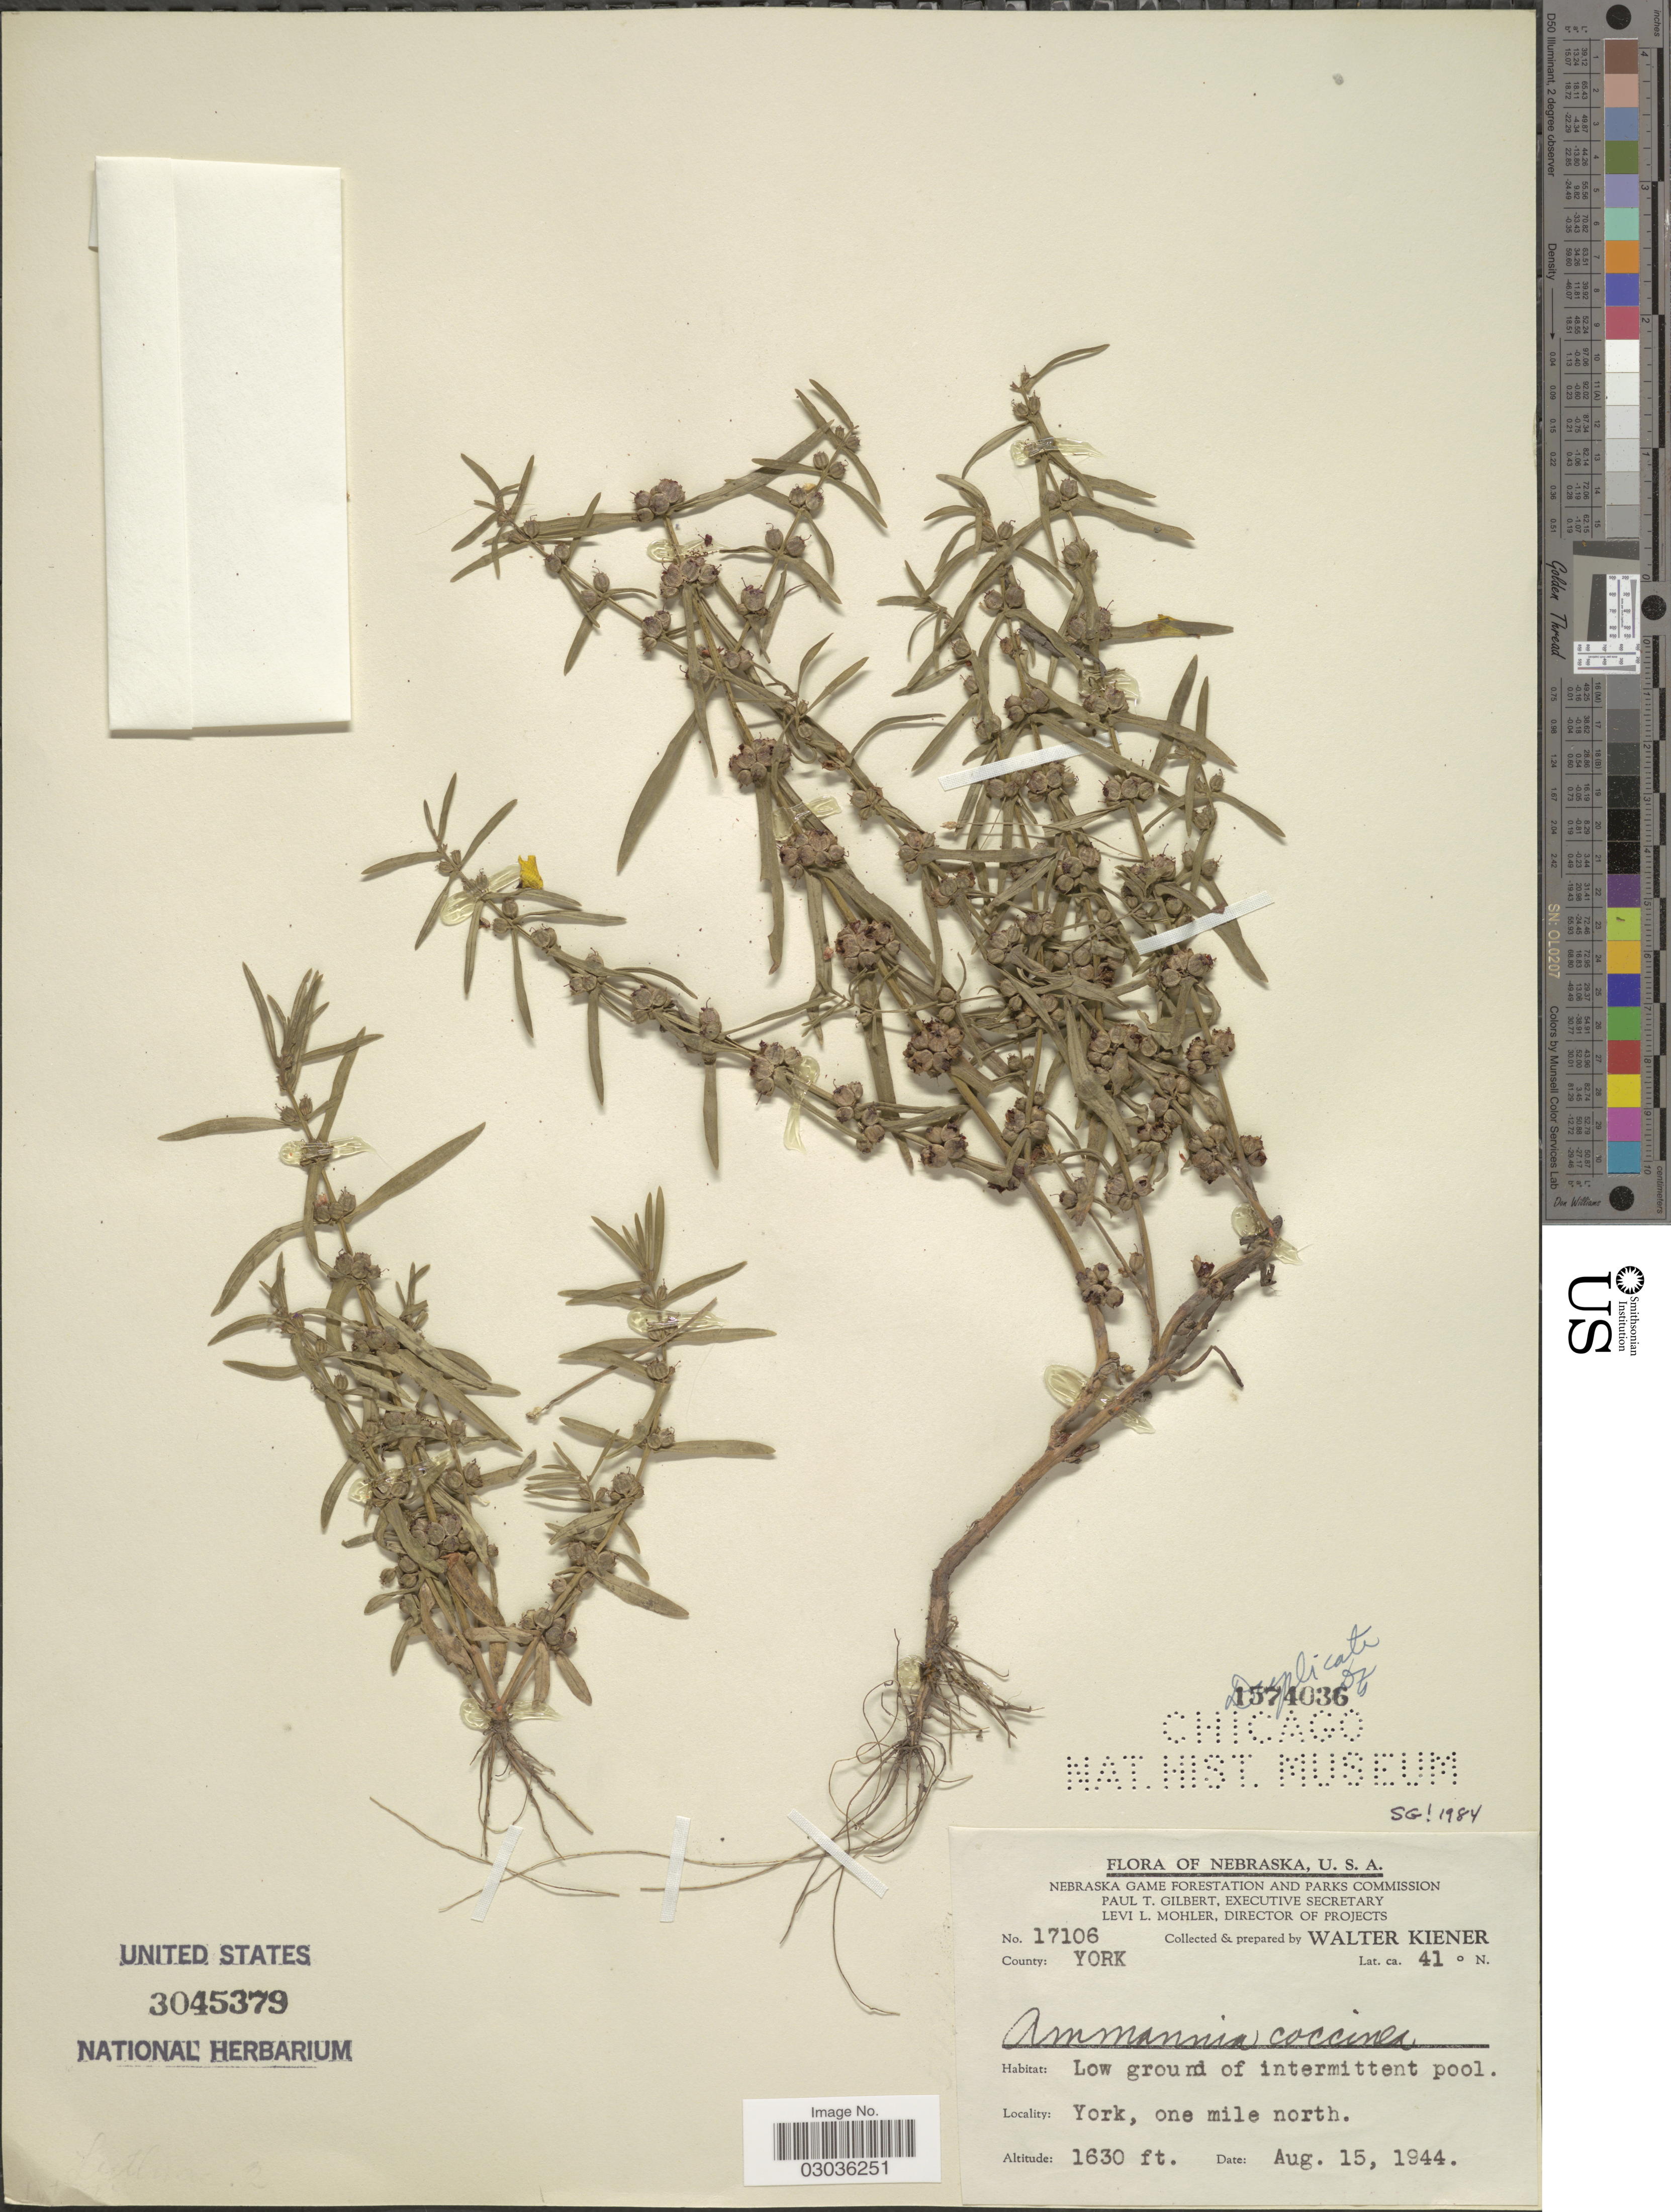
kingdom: Plantae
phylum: Tracheophyta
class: Magnoliopsida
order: Myrtales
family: Lythraceae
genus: Ammannia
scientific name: Ammannia coccinea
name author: Rottb.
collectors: W. Kiener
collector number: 17106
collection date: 1944-08-15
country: United States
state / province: Nebraska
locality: County: York, York, one mile north.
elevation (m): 497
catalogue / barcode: US 3045379